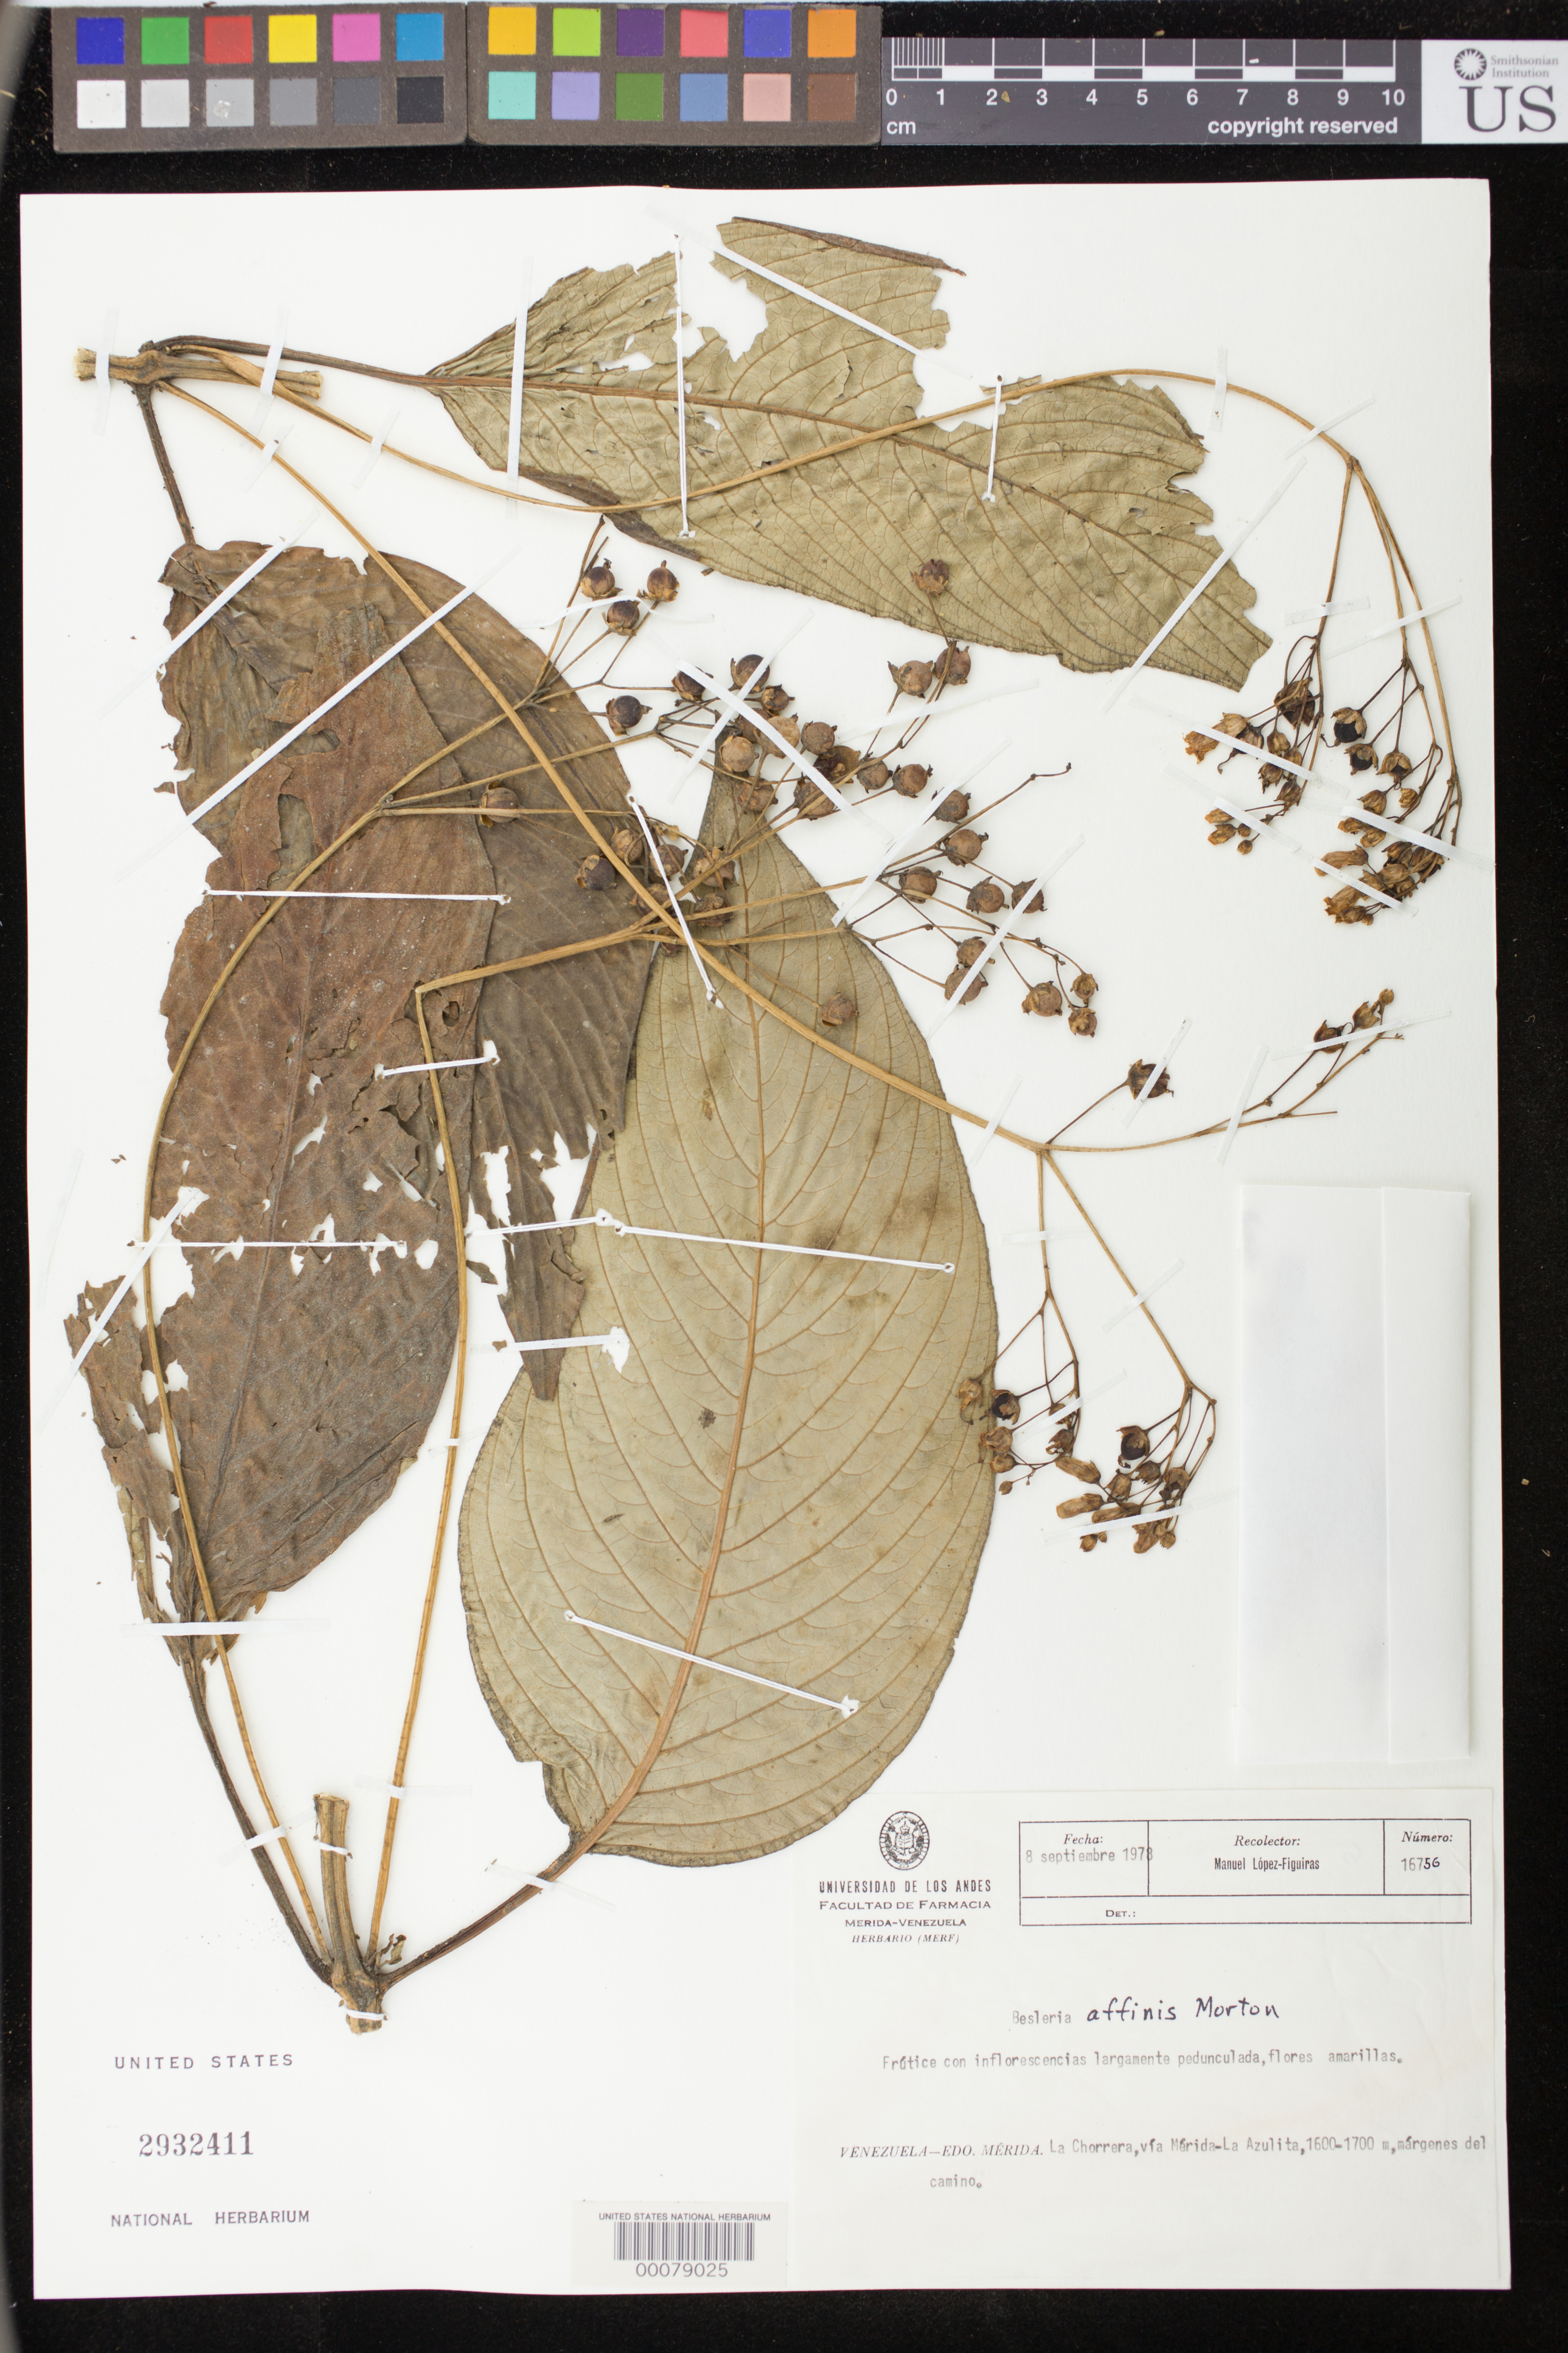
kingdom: Plantae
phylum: Tracheophyta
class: Magnoliopsida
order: Lamiales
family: Gesneriaceae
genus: Besleria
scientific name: Besleria affinis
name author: C.V. Morton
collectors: M. López Figueiras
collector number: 16756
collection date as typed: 08 Sep 1978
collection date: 1978-09-08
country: Venezuela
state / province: Mérida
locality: La Chorrera, vía Mérida - La Azulita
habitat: márgenes del camino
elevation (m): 1600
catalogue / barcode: US 2932411